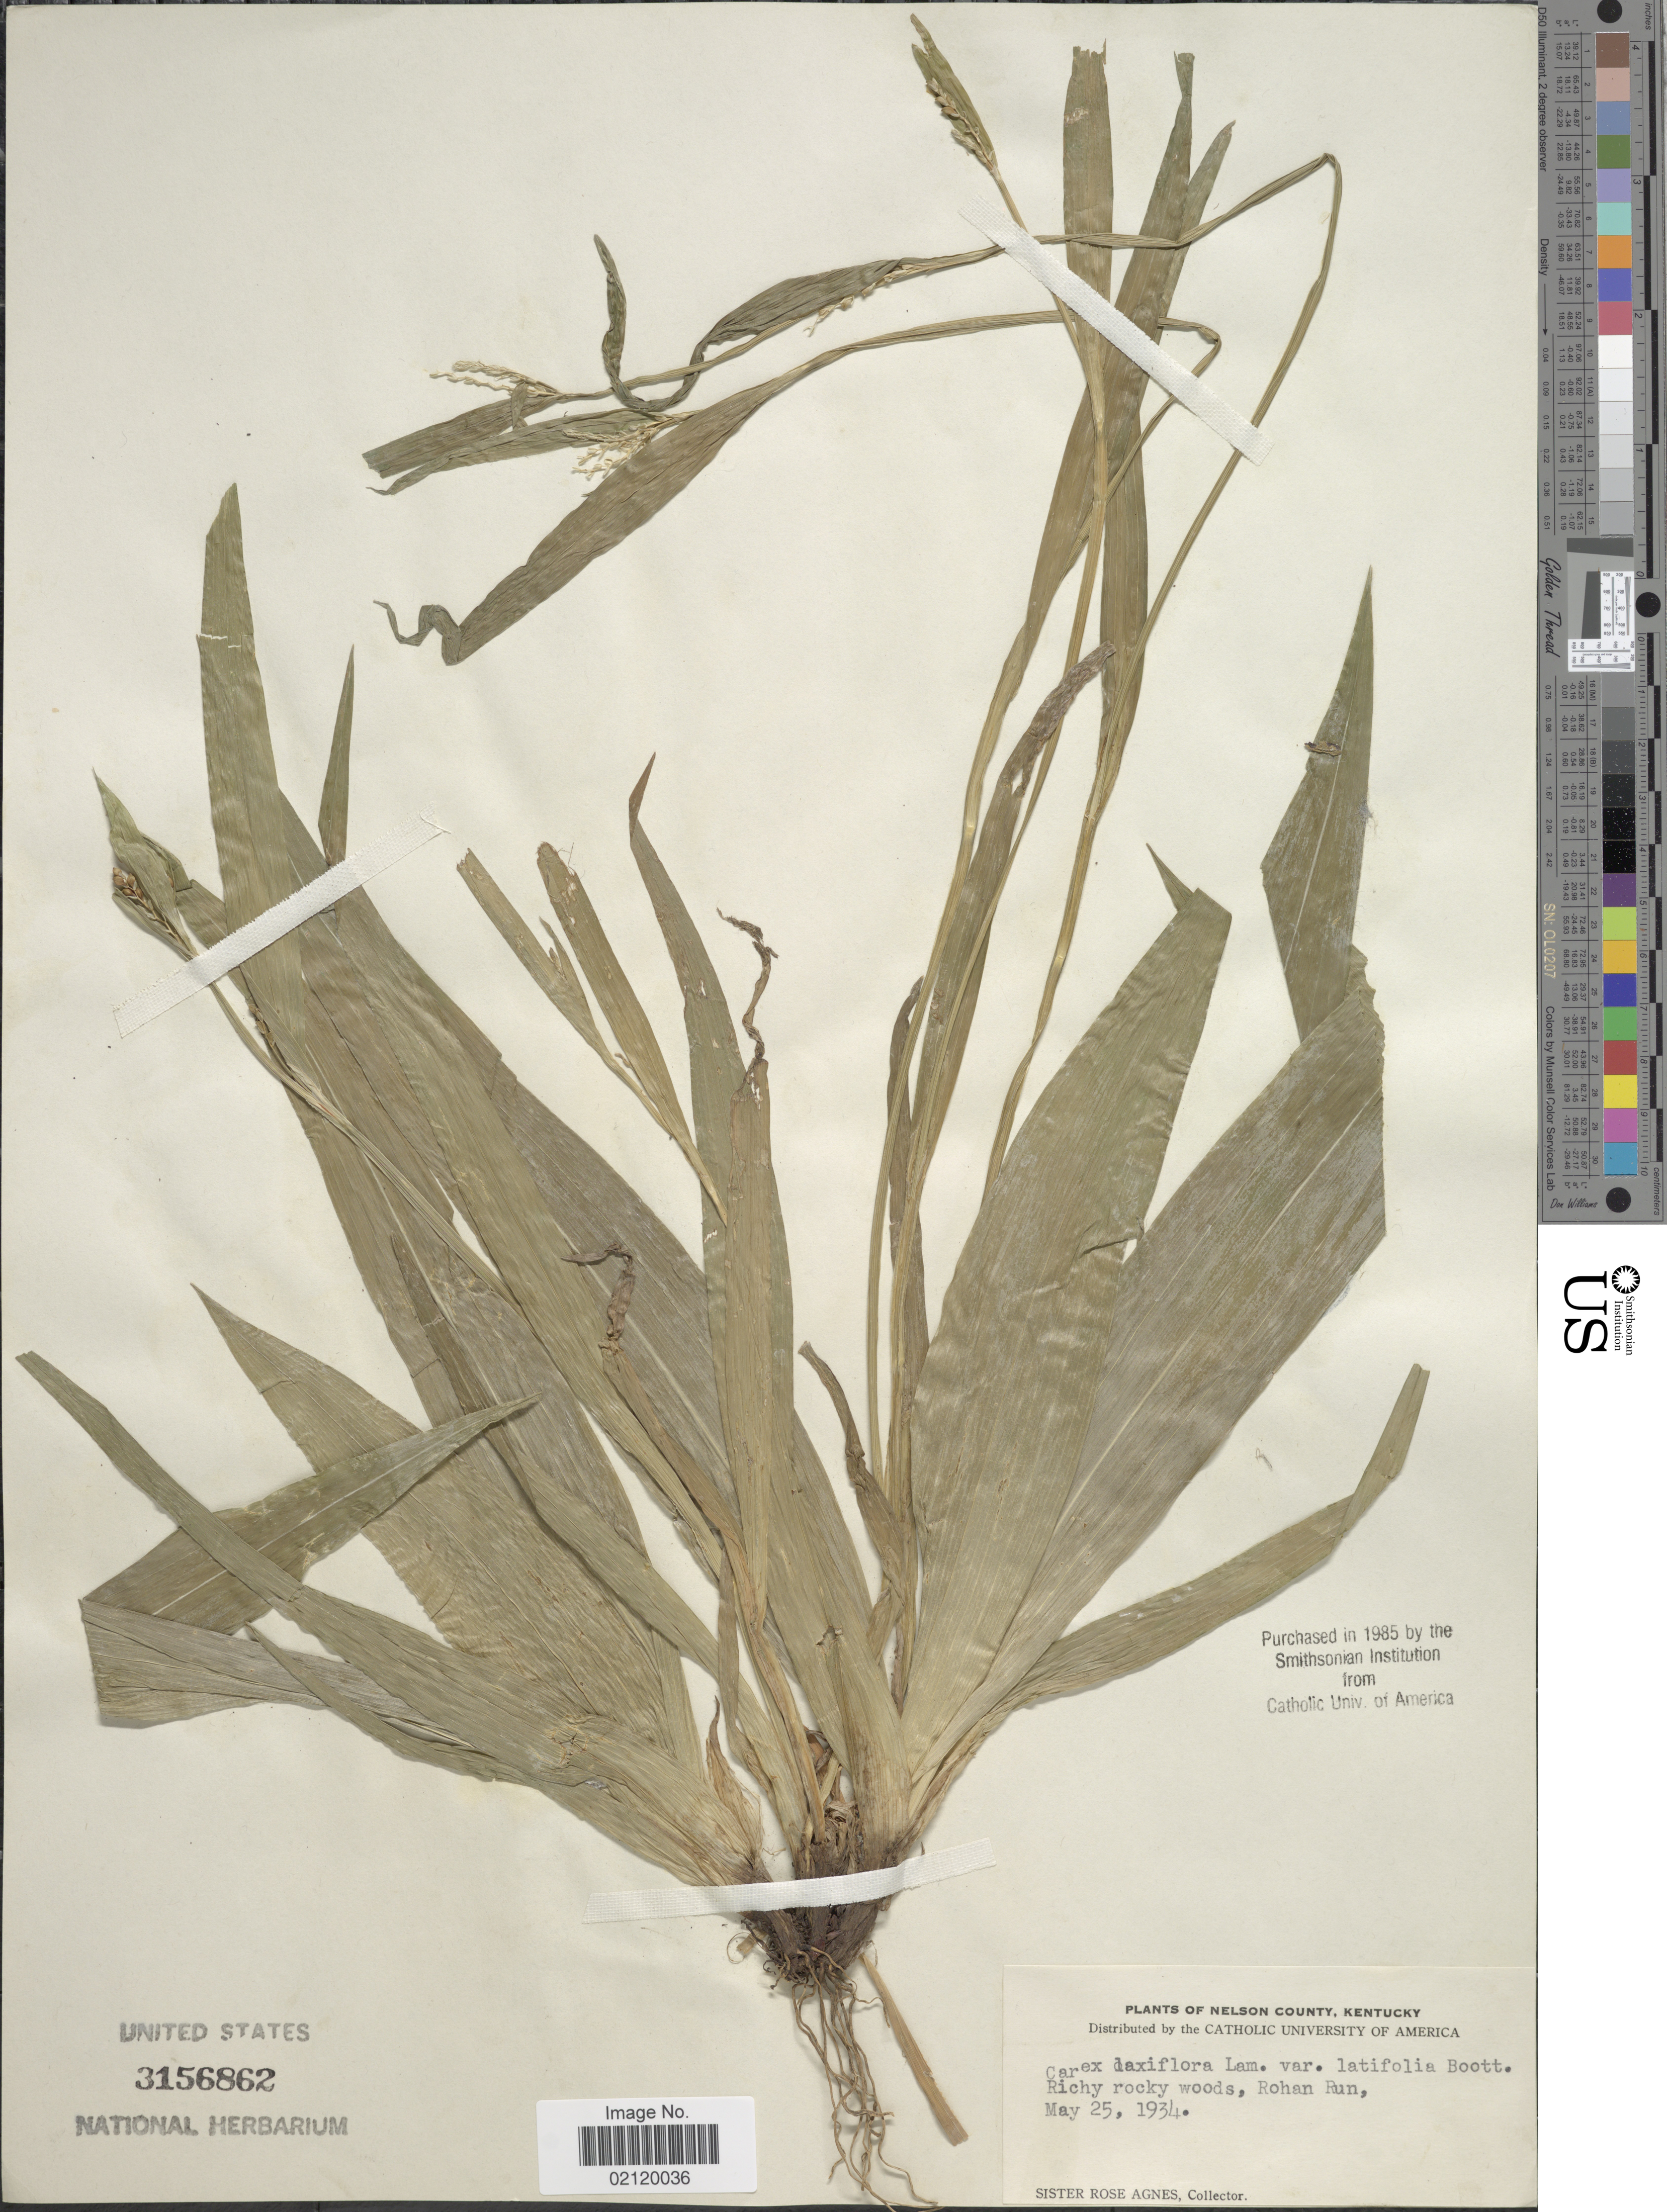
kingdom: Plantae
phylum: Tracheophyta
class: Liliopsida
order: Poales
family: Cyperaceae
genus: Carex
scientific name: Carex laxiflora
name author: Lam.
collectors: Sister Rose Agnes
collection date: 1934-05-25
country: United States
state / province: Kentucky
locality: Nelson County. Richy rocky woods, Rohan Run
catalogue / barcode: US 3156862